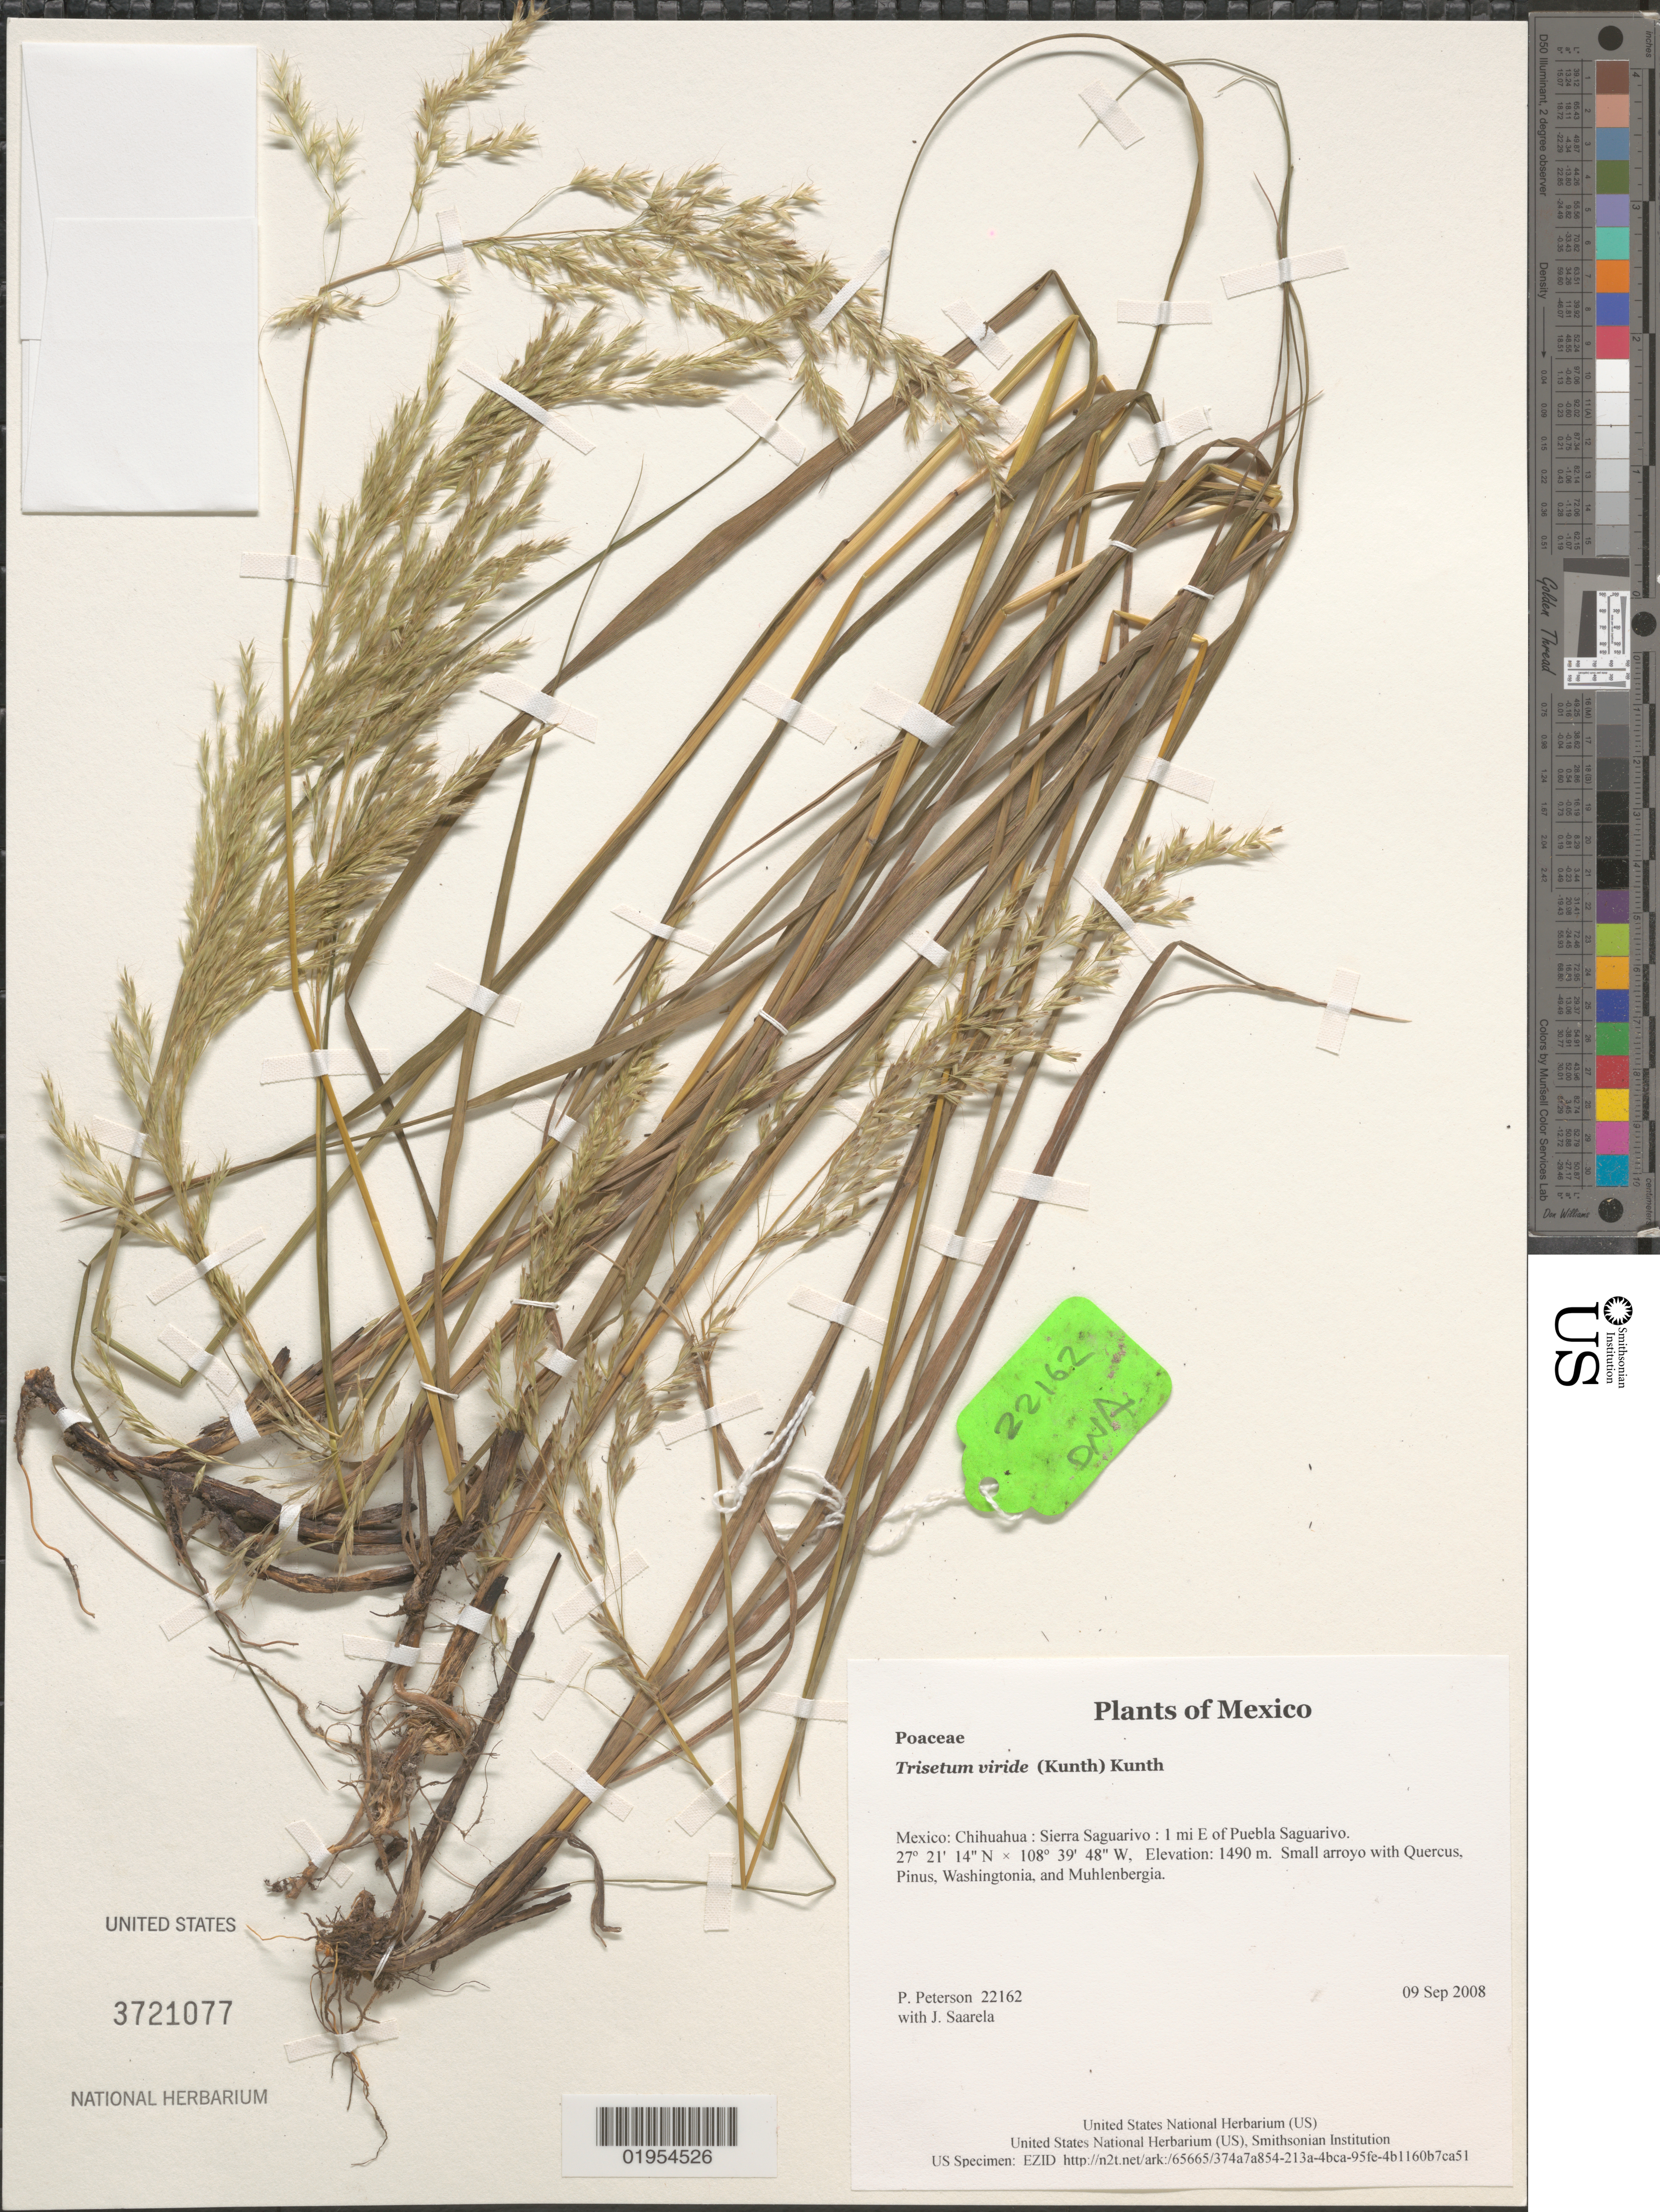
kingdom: Plantae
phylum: Tracheophyta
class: Liliopsida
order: Poales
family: Poaceae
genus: Trisetum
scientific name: Trisetum viride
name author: (Kunth) Kunth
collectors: P. M. Peterson & J. Saarela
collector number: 22162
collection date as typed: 09 Sep 2008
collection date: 2008-09-09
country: Mexico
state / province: Chihuahua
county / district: Sierra Saguarivo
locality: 1 mi E of Puebla Saguarivo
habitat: Small arroyo with Quercus, Pinus, Washingtonia, and Muhlenbergia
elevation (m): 1490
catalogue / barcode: US 3721077